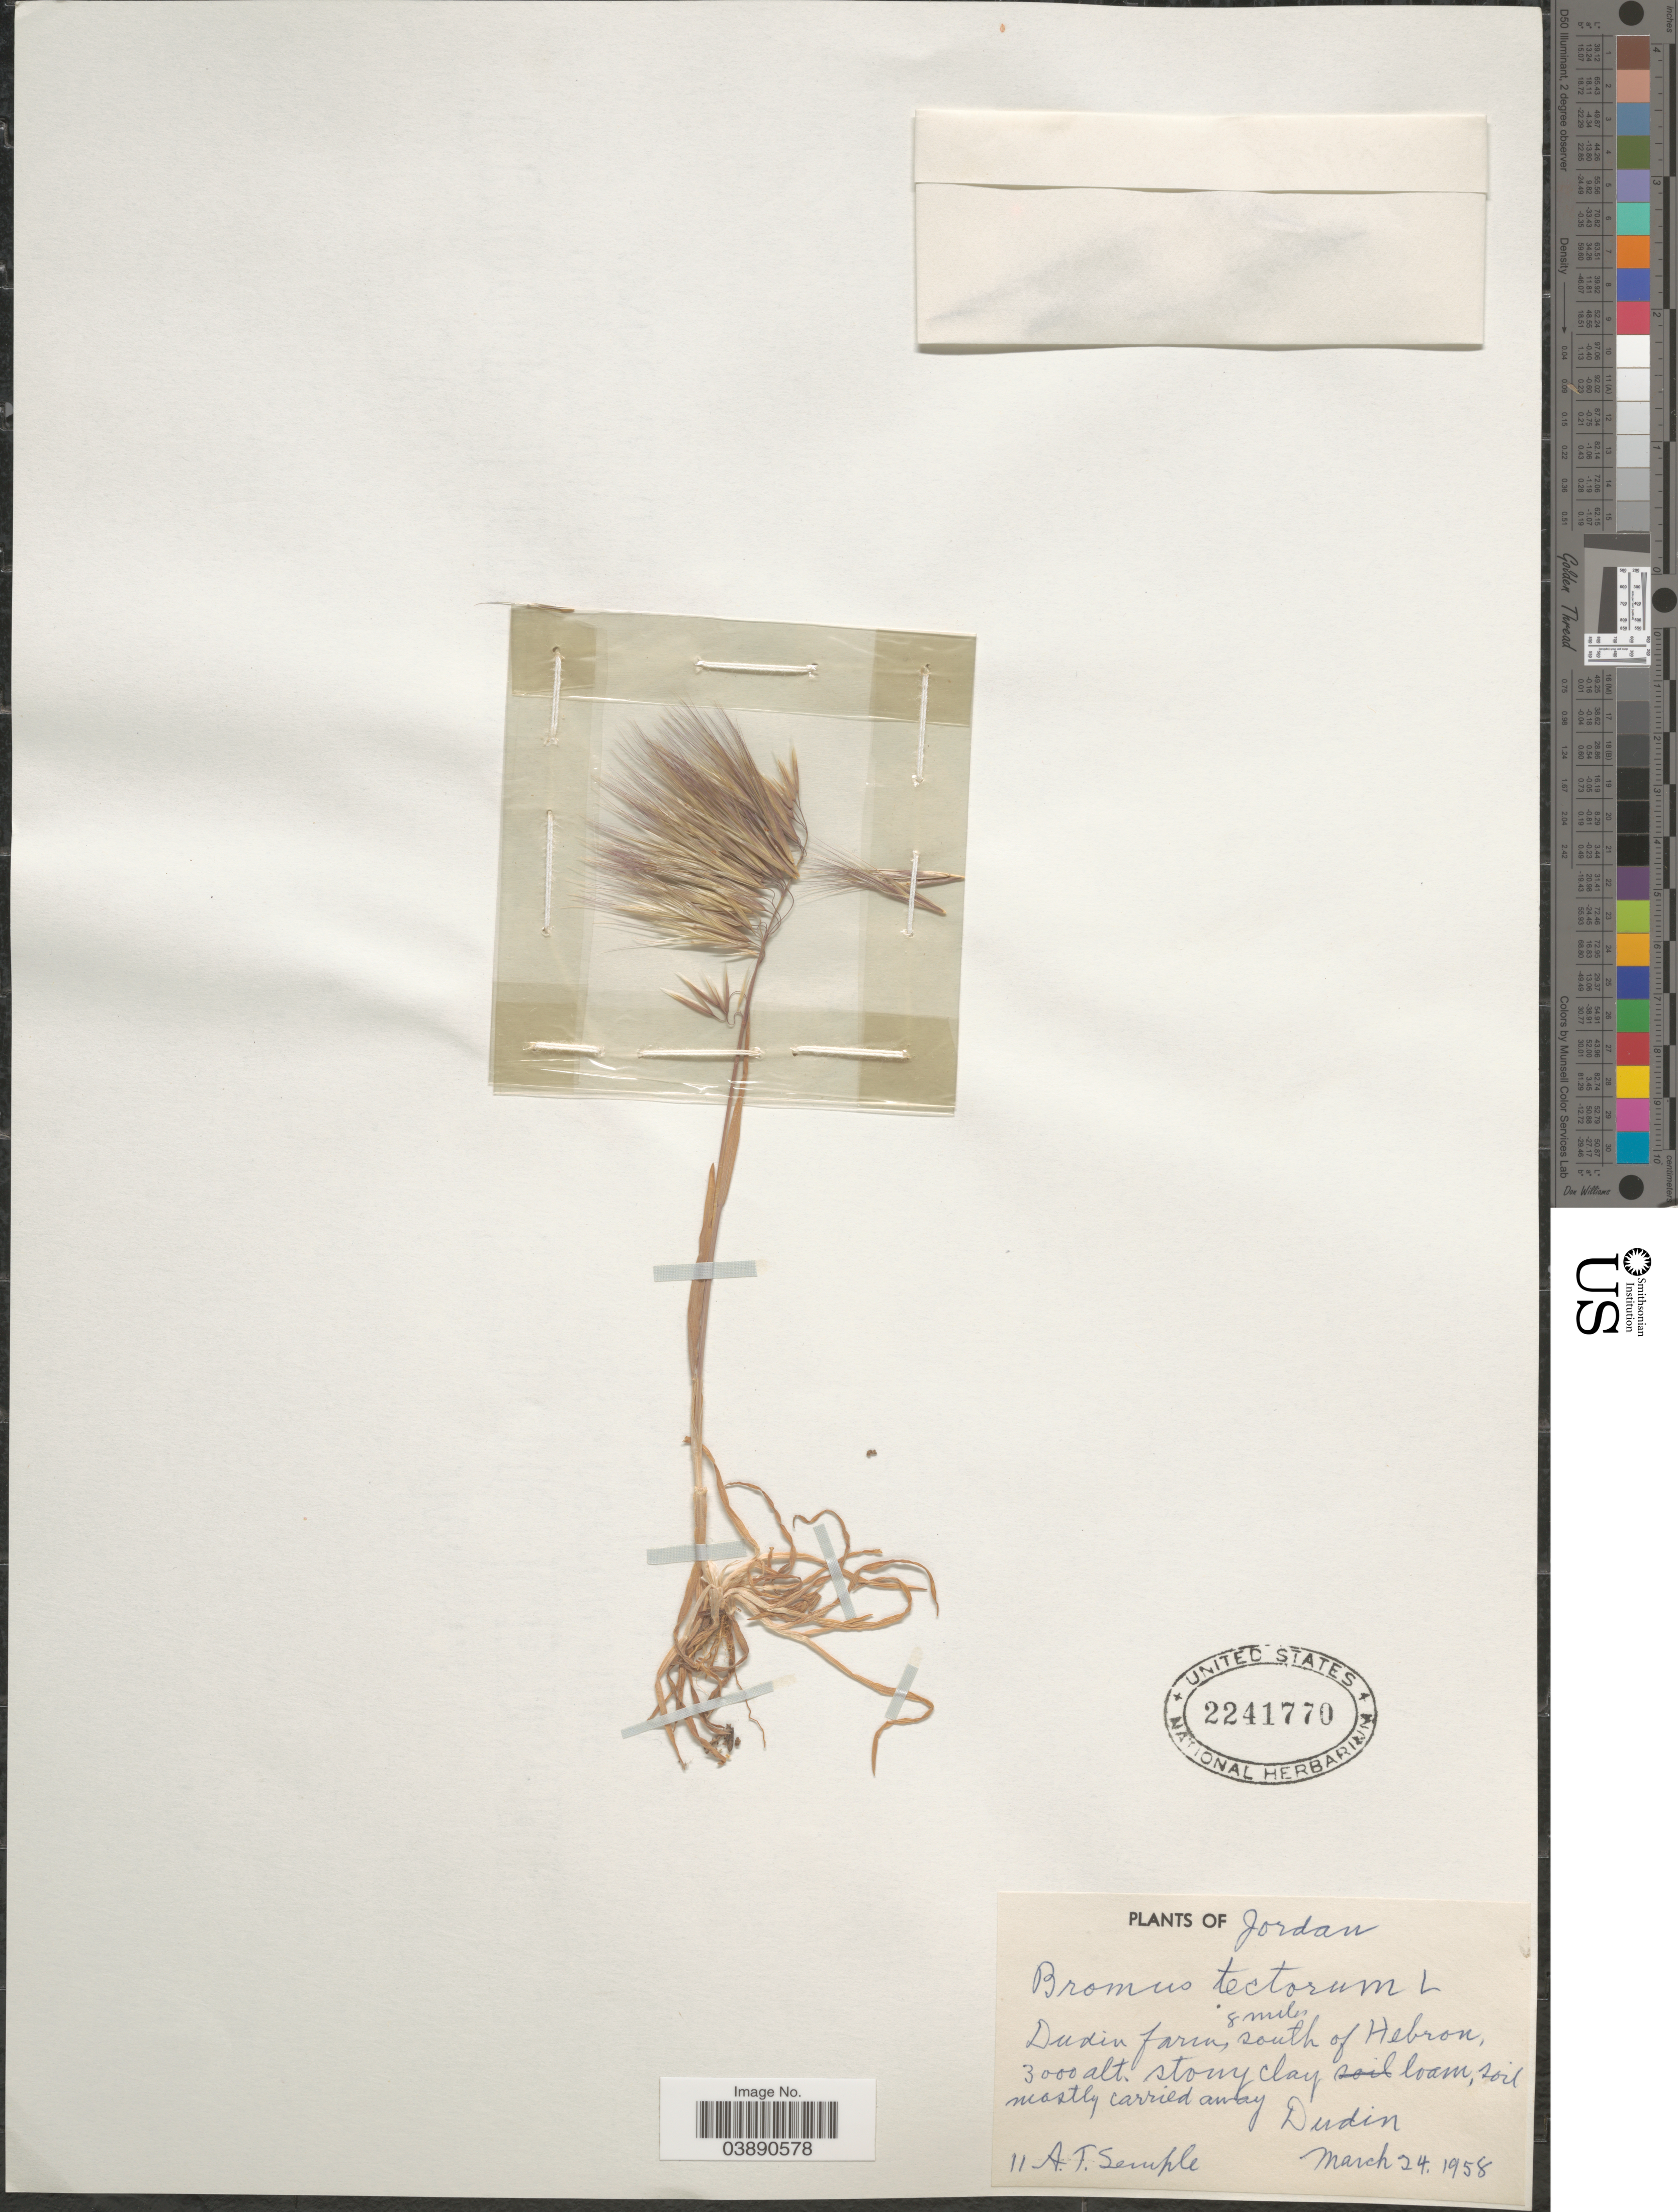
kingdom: Plantae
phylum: Tracheophyta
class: Liliopsida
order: Poales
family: Poaceae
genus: Bromus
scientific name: Bromus tectorum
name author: L.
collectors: A. Semple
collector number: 11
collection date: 1958-03-24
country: Jordan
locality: Dudin farm, 8 miles south of Hebron. Dudin.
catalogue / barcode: US 2241770